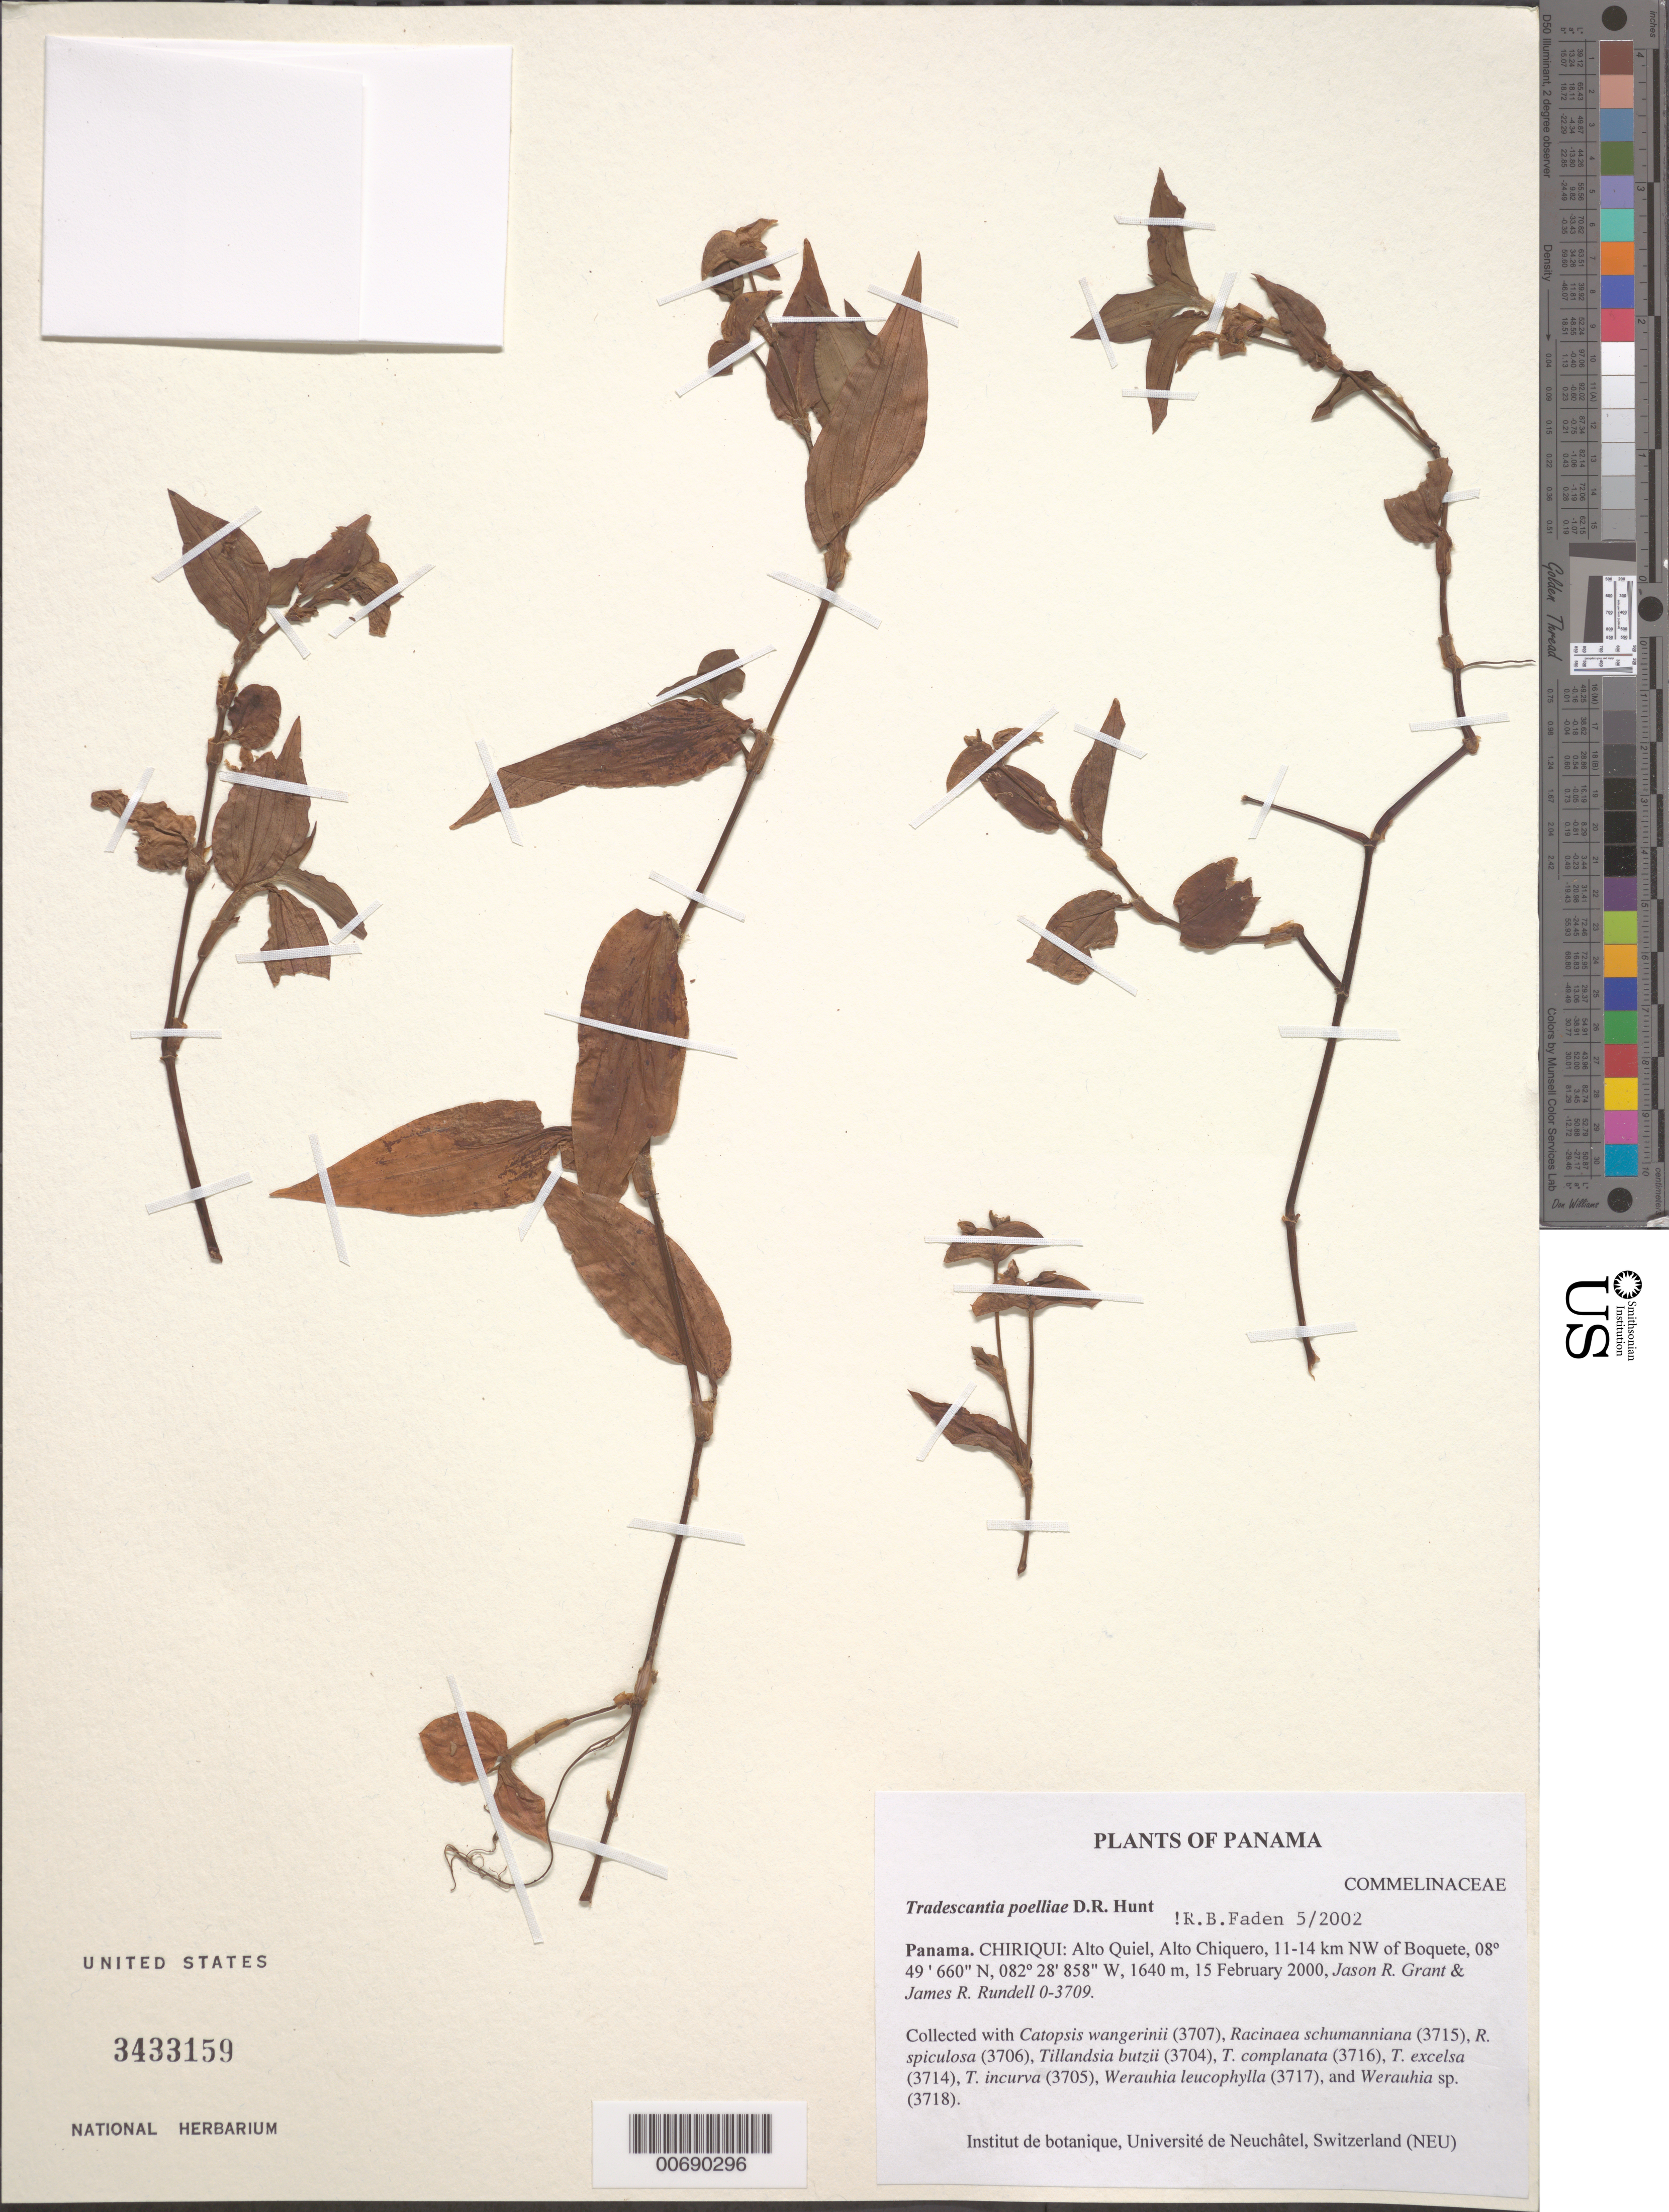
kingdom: Plantae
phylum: Tracheophyta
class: Liliopsida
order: Commelinales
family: Commelinaceae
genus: Tinantia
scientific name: Tinantia poelliae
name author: D.R. Hunt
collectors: J. R. Grant & J. R. Rundell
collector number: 0-3709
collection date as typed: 15 Feb 2000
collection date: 2000-02-15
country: Panama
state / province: Chiriquí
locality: Alto Quiel, Alto Chiquero, NW ofBoquete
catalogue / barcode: US 3433159